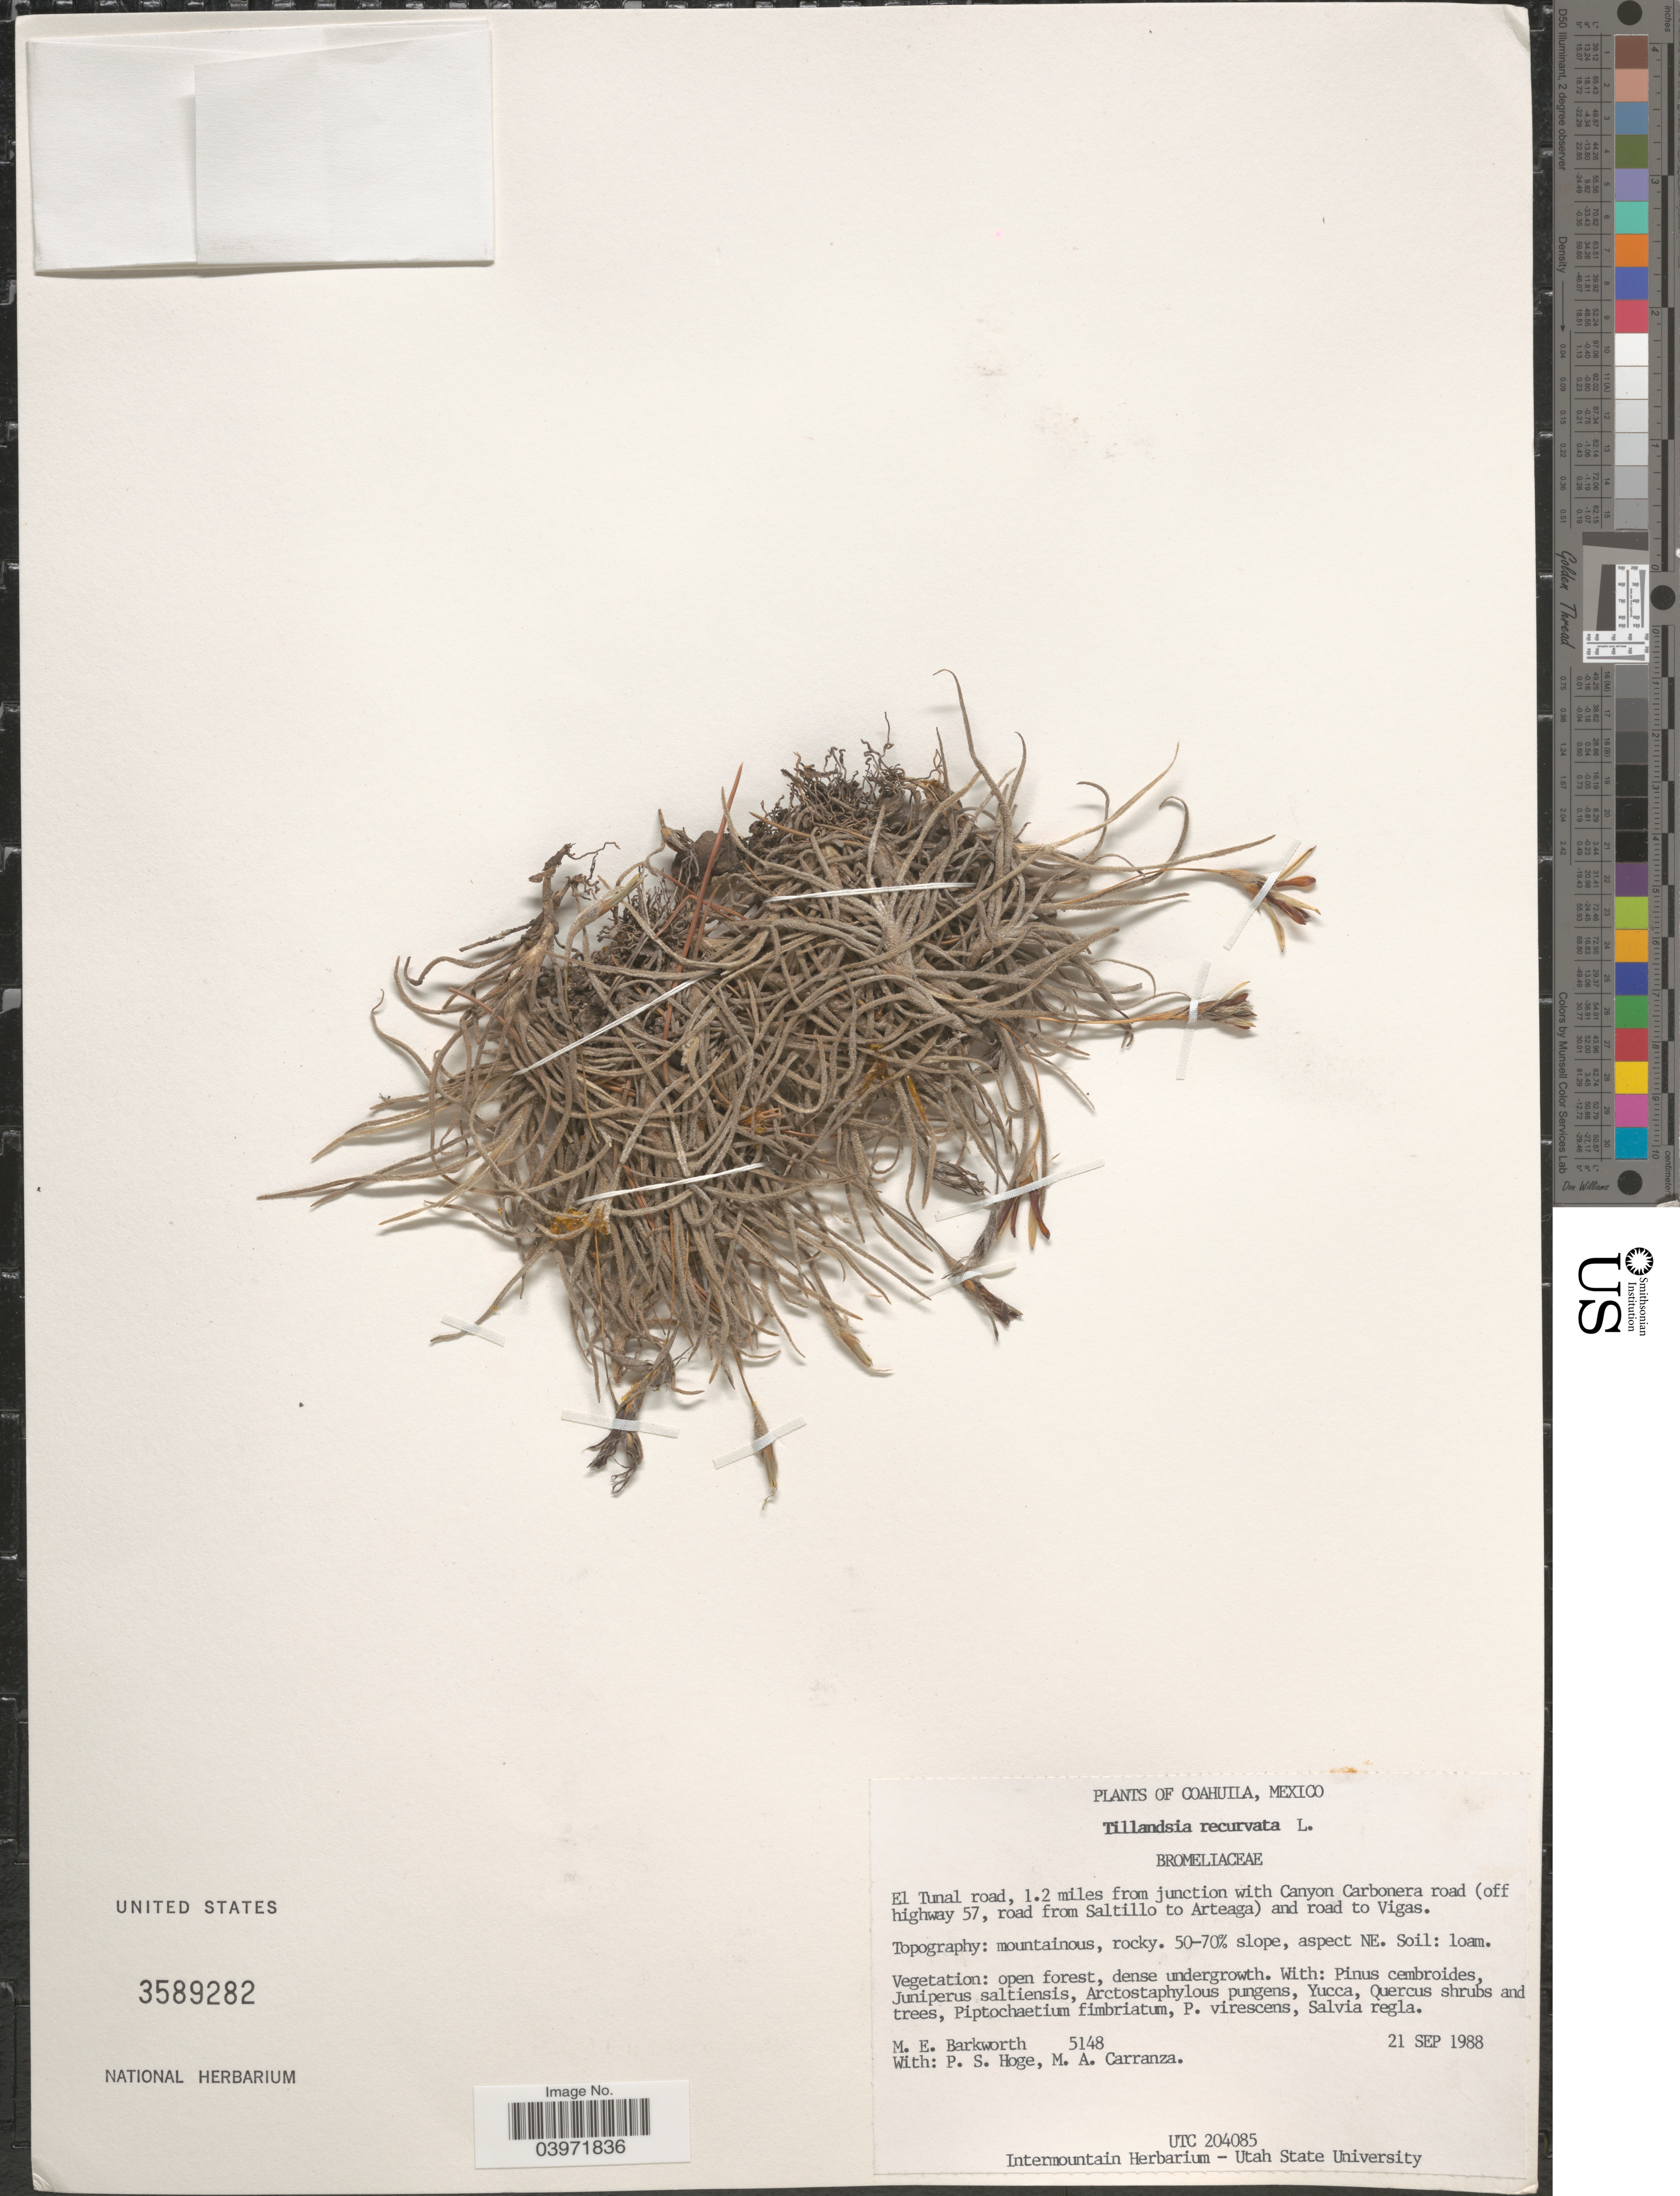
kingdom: Plantae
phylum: Tracheophyta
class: Liliopsida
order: Poales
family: Bromeliaceae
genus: Tillandsia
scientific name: Tillandsia recurvata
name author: L.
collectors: M. E. Barkworth, P. S. Hoge & M. Carranza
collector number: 5148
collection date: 1988-09-21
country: Mexico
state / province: Coahuila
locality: El Tunal road, 1.2 miles from junction with Canyon Carbonera road (off highway 57, road from Saltillo to Arteaga) and road to Vigas.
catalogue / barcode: US 3589282